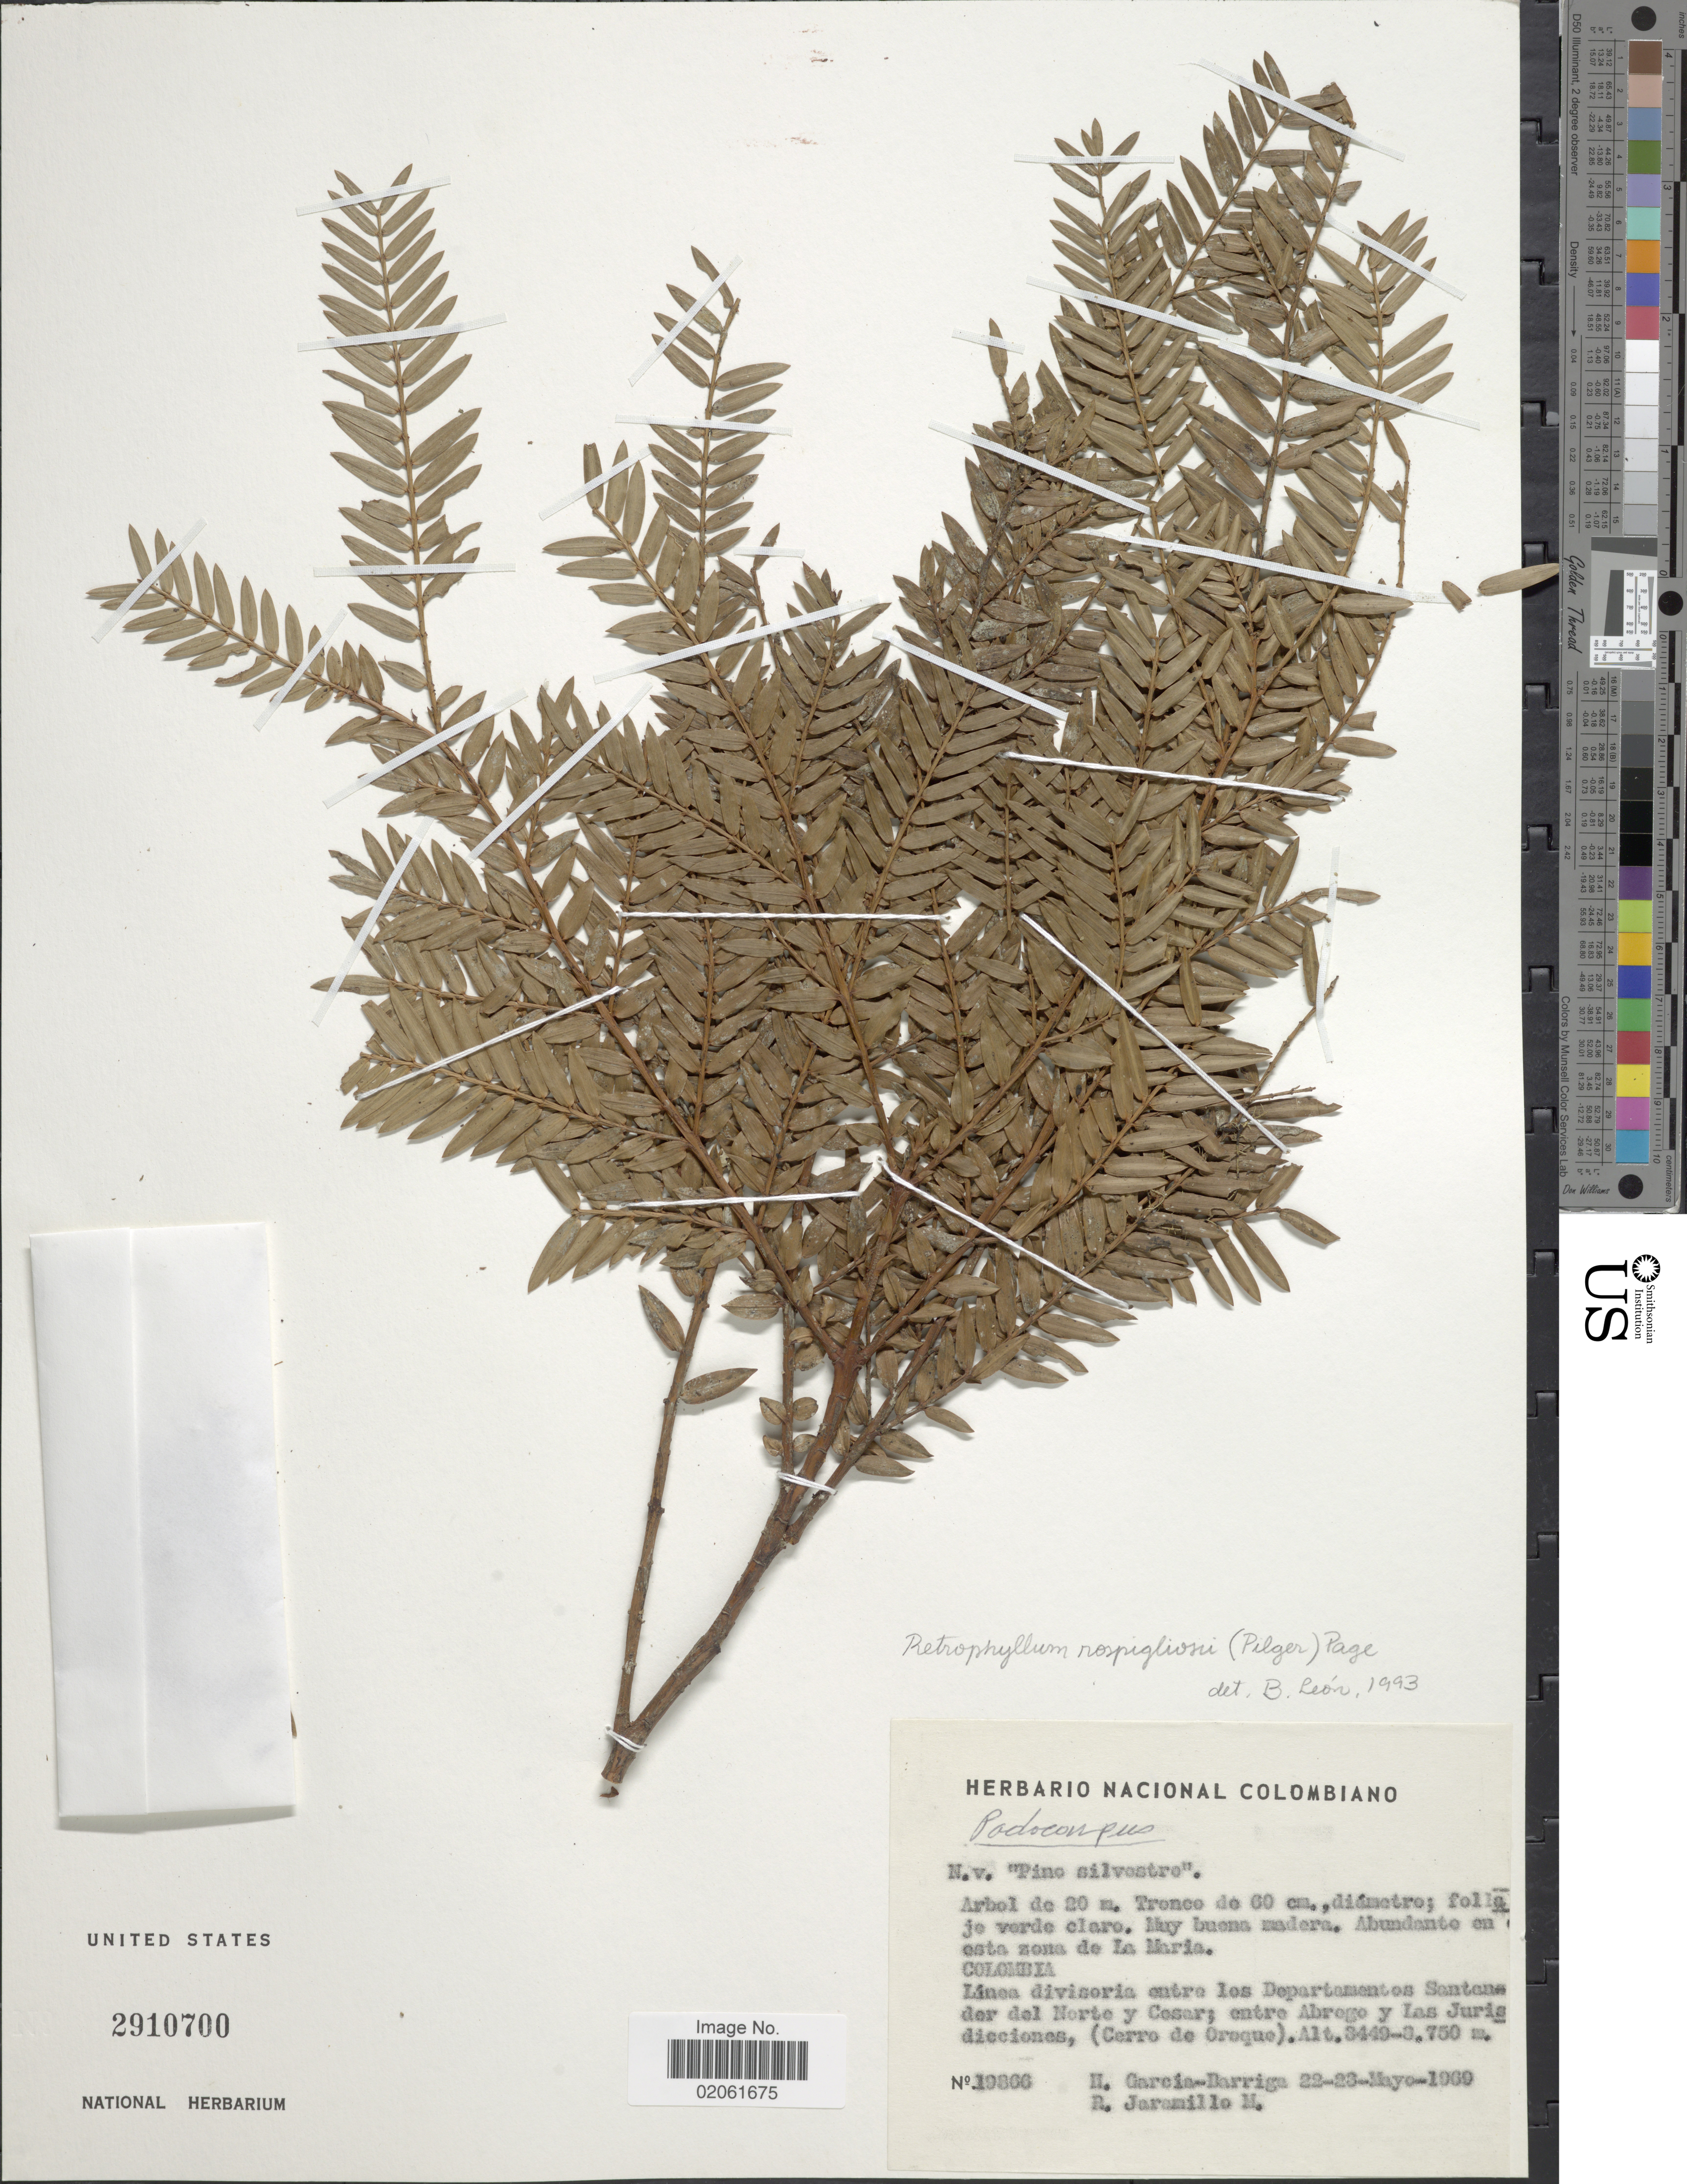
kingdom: Plantae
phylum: Tracheophyta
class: Pinopsida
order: Pinales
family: Podocarpaceae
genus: Podocarpus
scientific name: Podocarpus rospigliosii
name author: Pilg.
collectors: H. García Barriga & R. Jaramillo M.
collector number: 19866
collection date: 1969-05-22/1969-05-23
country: Colombia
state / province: Norte de Santander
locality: Abundante em esta zona de La Maria, Linea divisoria entre Los Departamentos Santander del Norte y Cesar; entre Albrego y Las Jurisdicciones, (Cerro de Oraque)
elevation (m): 3449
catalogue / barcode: US 2910700